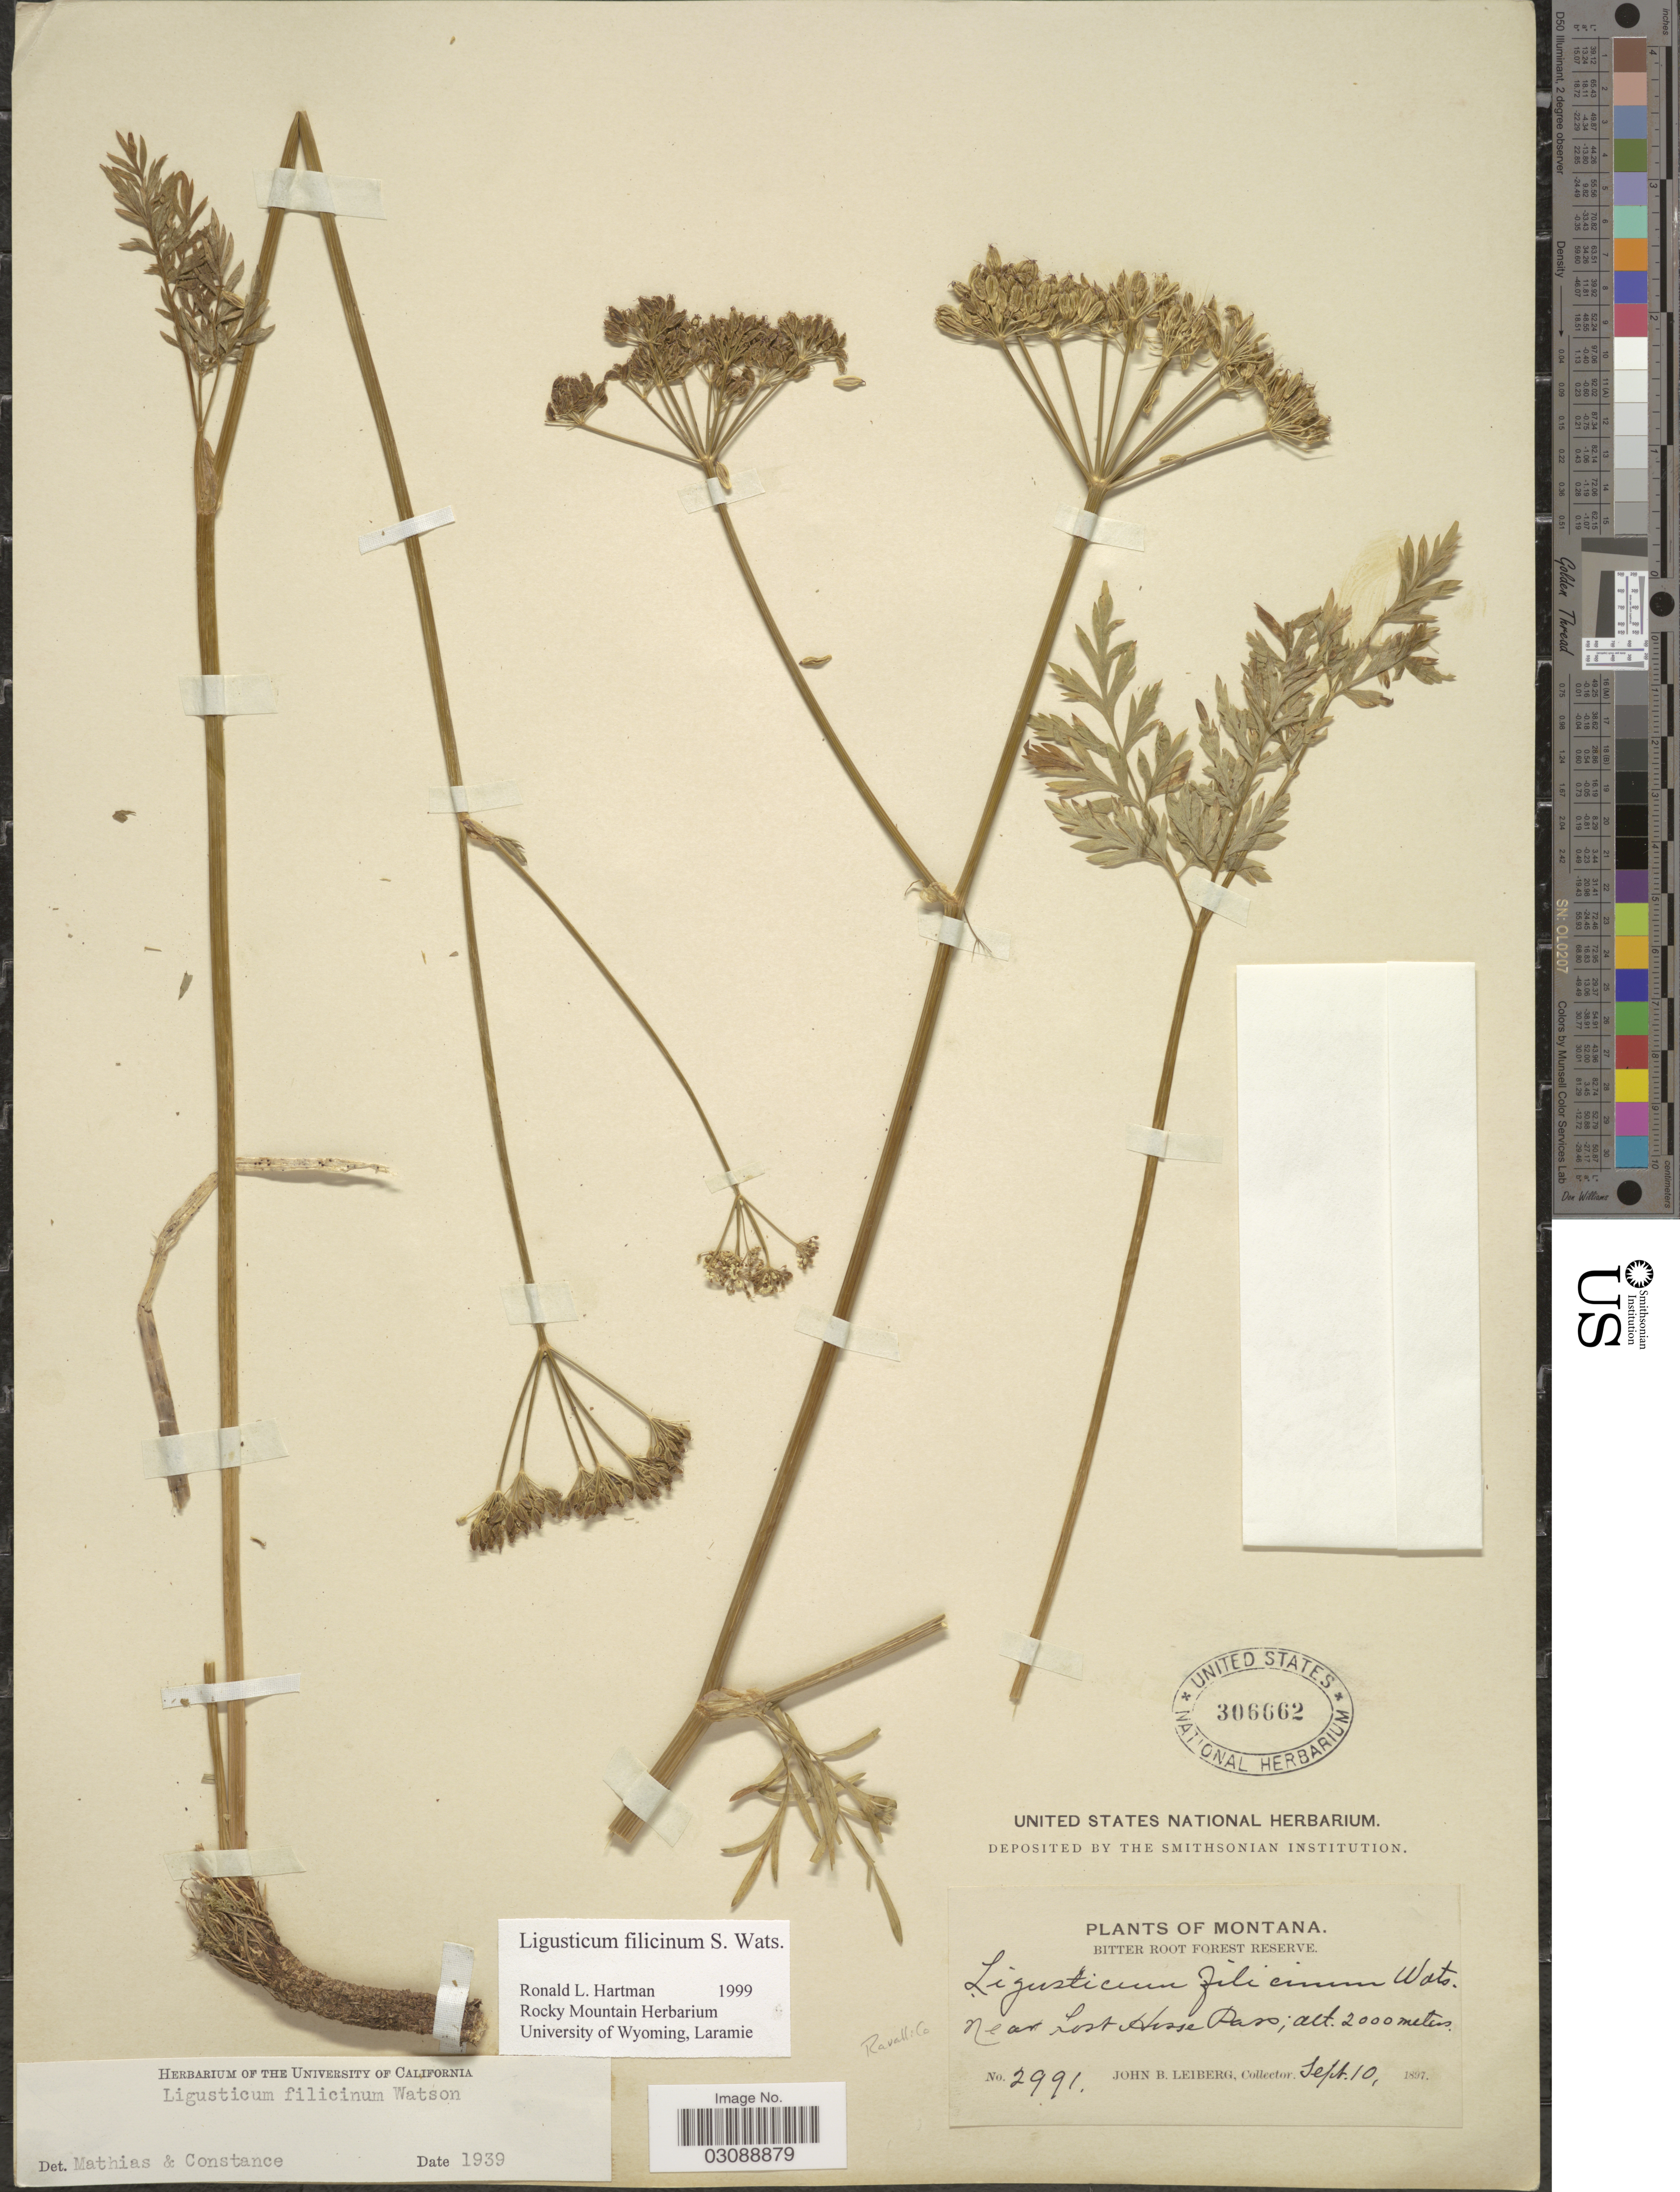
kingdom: Plantae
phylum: Tracheophyta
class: Magnoliopsida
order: Apiales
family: Apiaceae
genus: Ligusticum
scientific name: Ligusticum filicinum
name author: S. Watson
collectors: J. Leiberg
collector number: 2991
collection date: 1897-09-10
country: United States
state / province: Montana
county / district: Ravalli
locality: Bitter Root Forest Reserve. Near Lost Horse Pass. Ravalli Co.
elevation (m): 2000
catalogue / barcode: US 306662